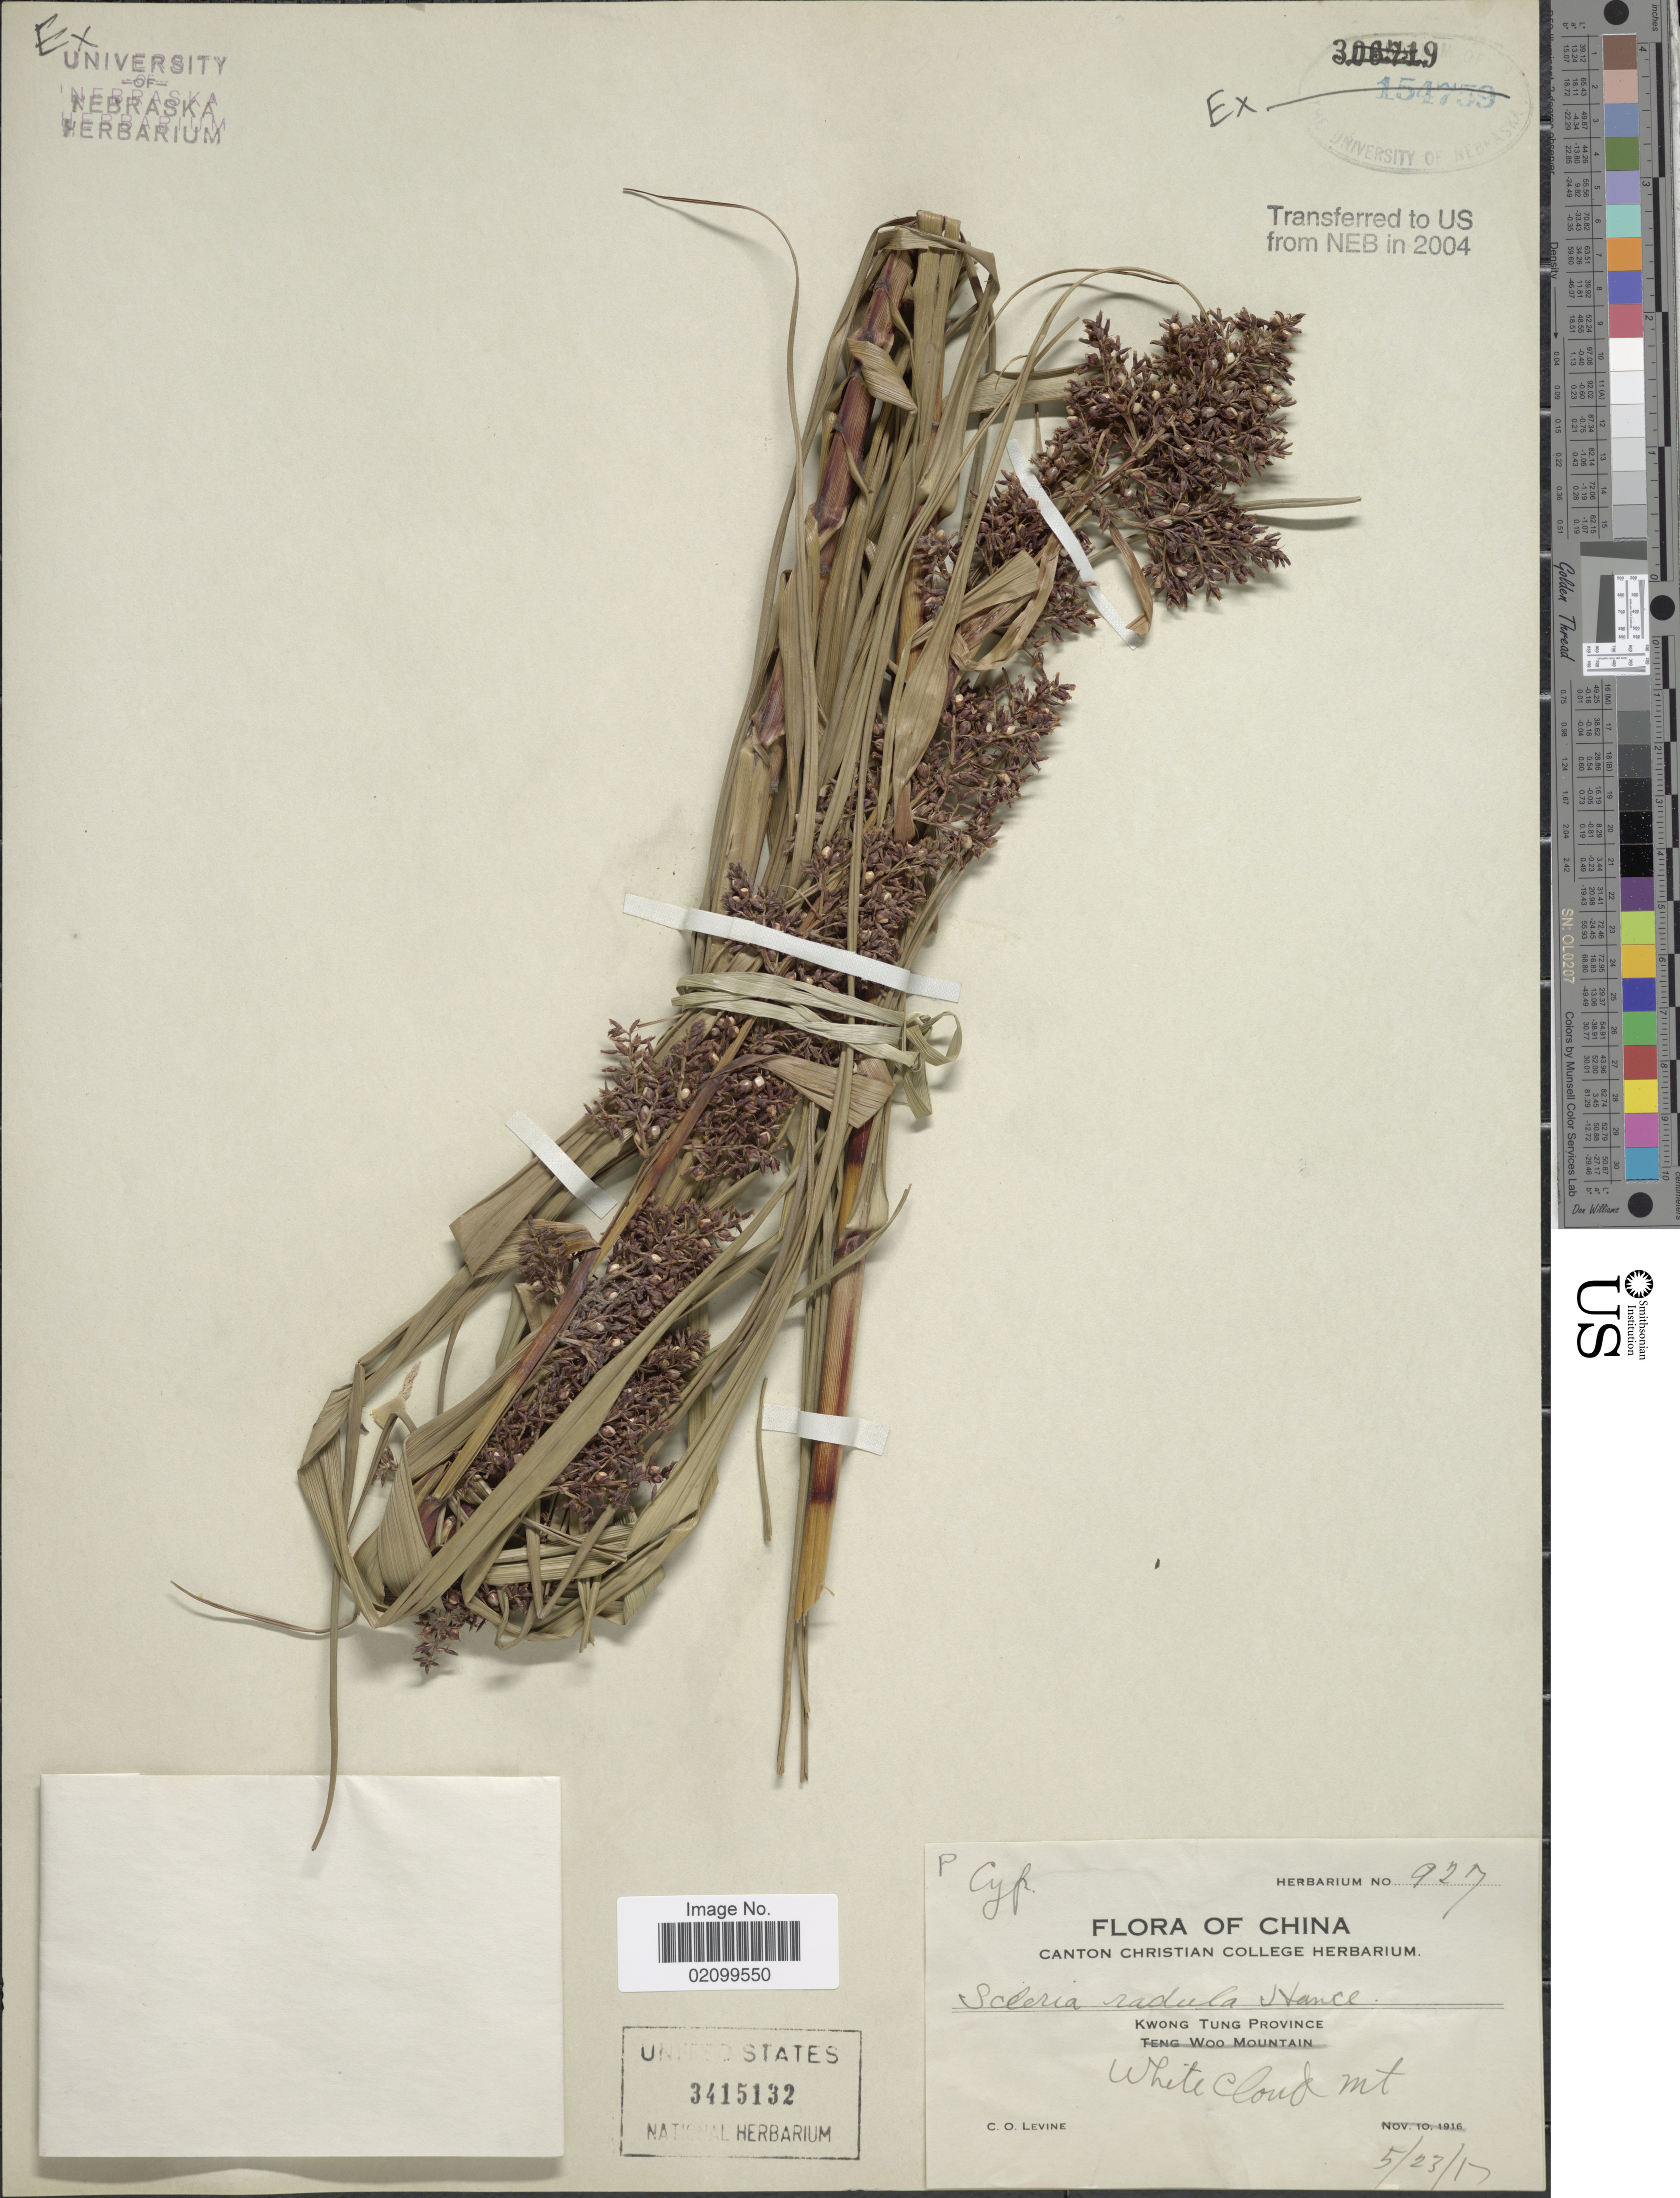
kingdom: Plantae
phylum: Tracheophyta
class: Liliopsida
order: Poales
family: Cyperaceae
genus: Scleria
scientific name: Scleria radula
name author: Hance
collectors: C. O. Levine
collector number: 927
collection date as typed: Transcribed d/m/y: 23/5/17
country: China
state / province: Guangdong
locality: Kwong Tung Province, White Cloud Mt.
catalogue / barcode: US 3415132